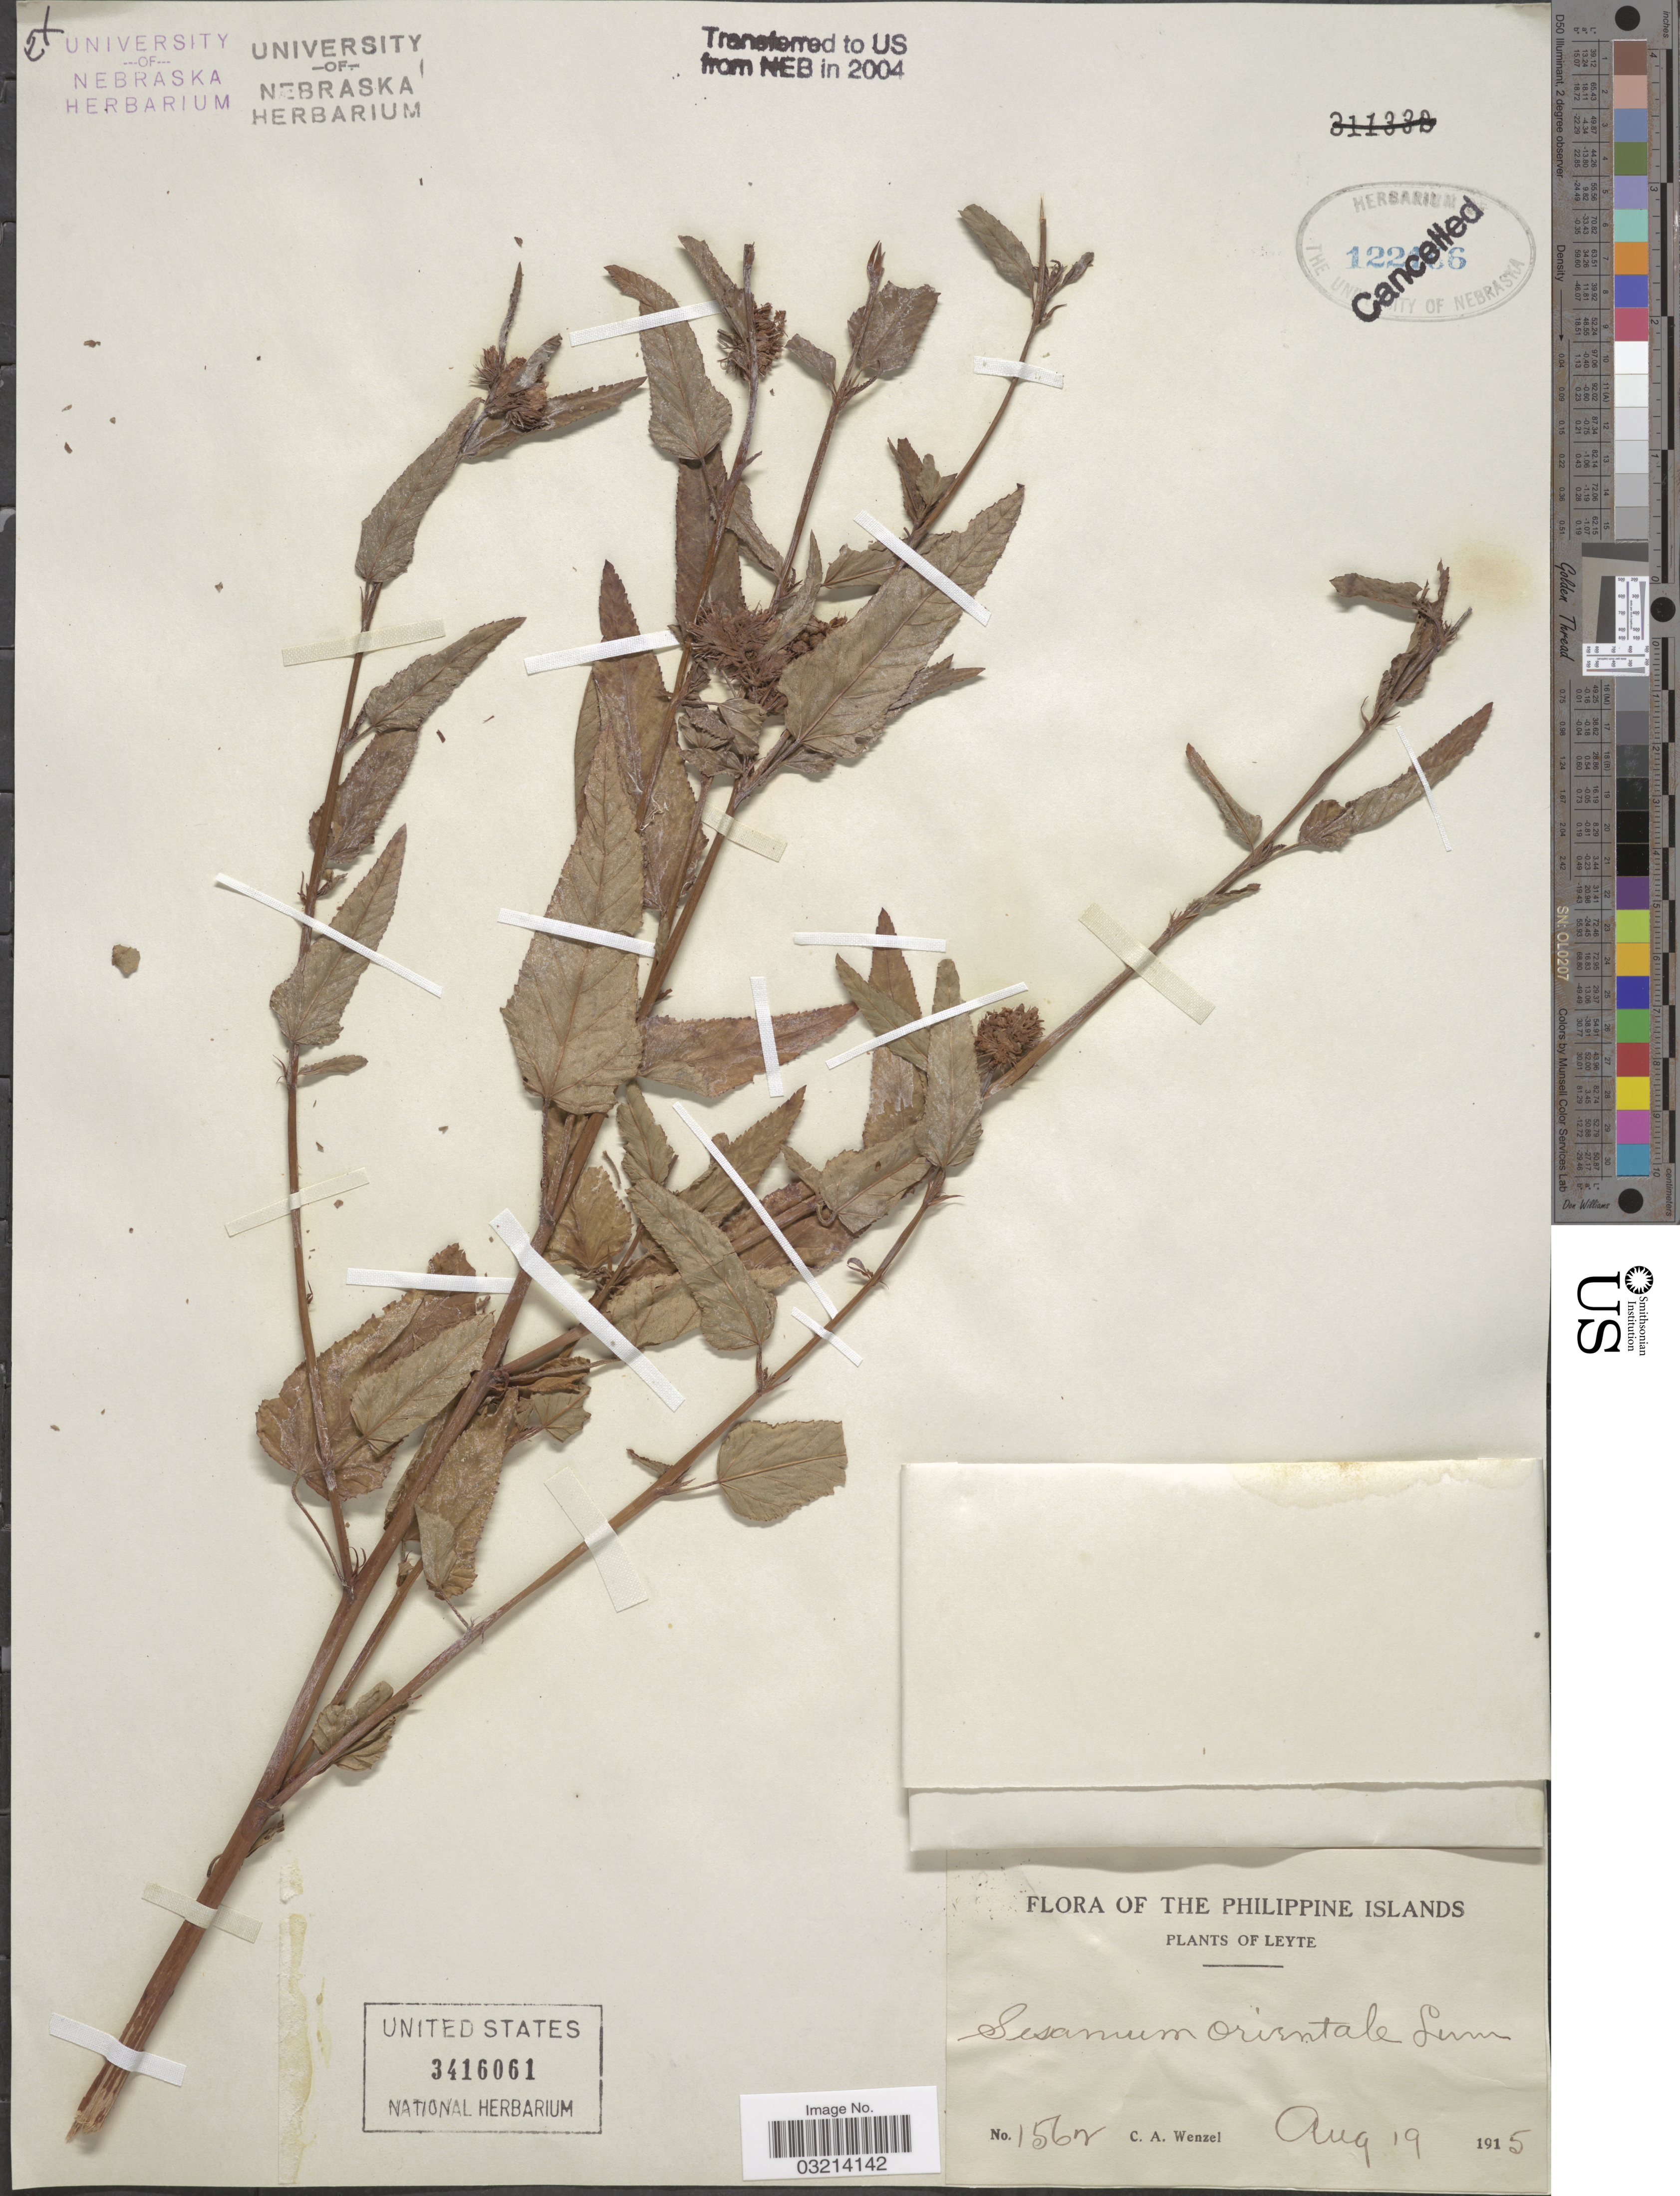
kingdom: Plantae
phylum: Tracheophyta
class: Magnoliopsida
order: Lamiales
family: Pedaliaceae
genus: Sesamum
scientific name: Sesamum indicum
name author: L.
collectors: C. Wenzel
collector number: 1562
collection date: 1915-08-19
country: Philippines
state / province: Eastern Visayas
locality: The Philippine Islands. Leyte.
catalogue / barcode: US 3416061